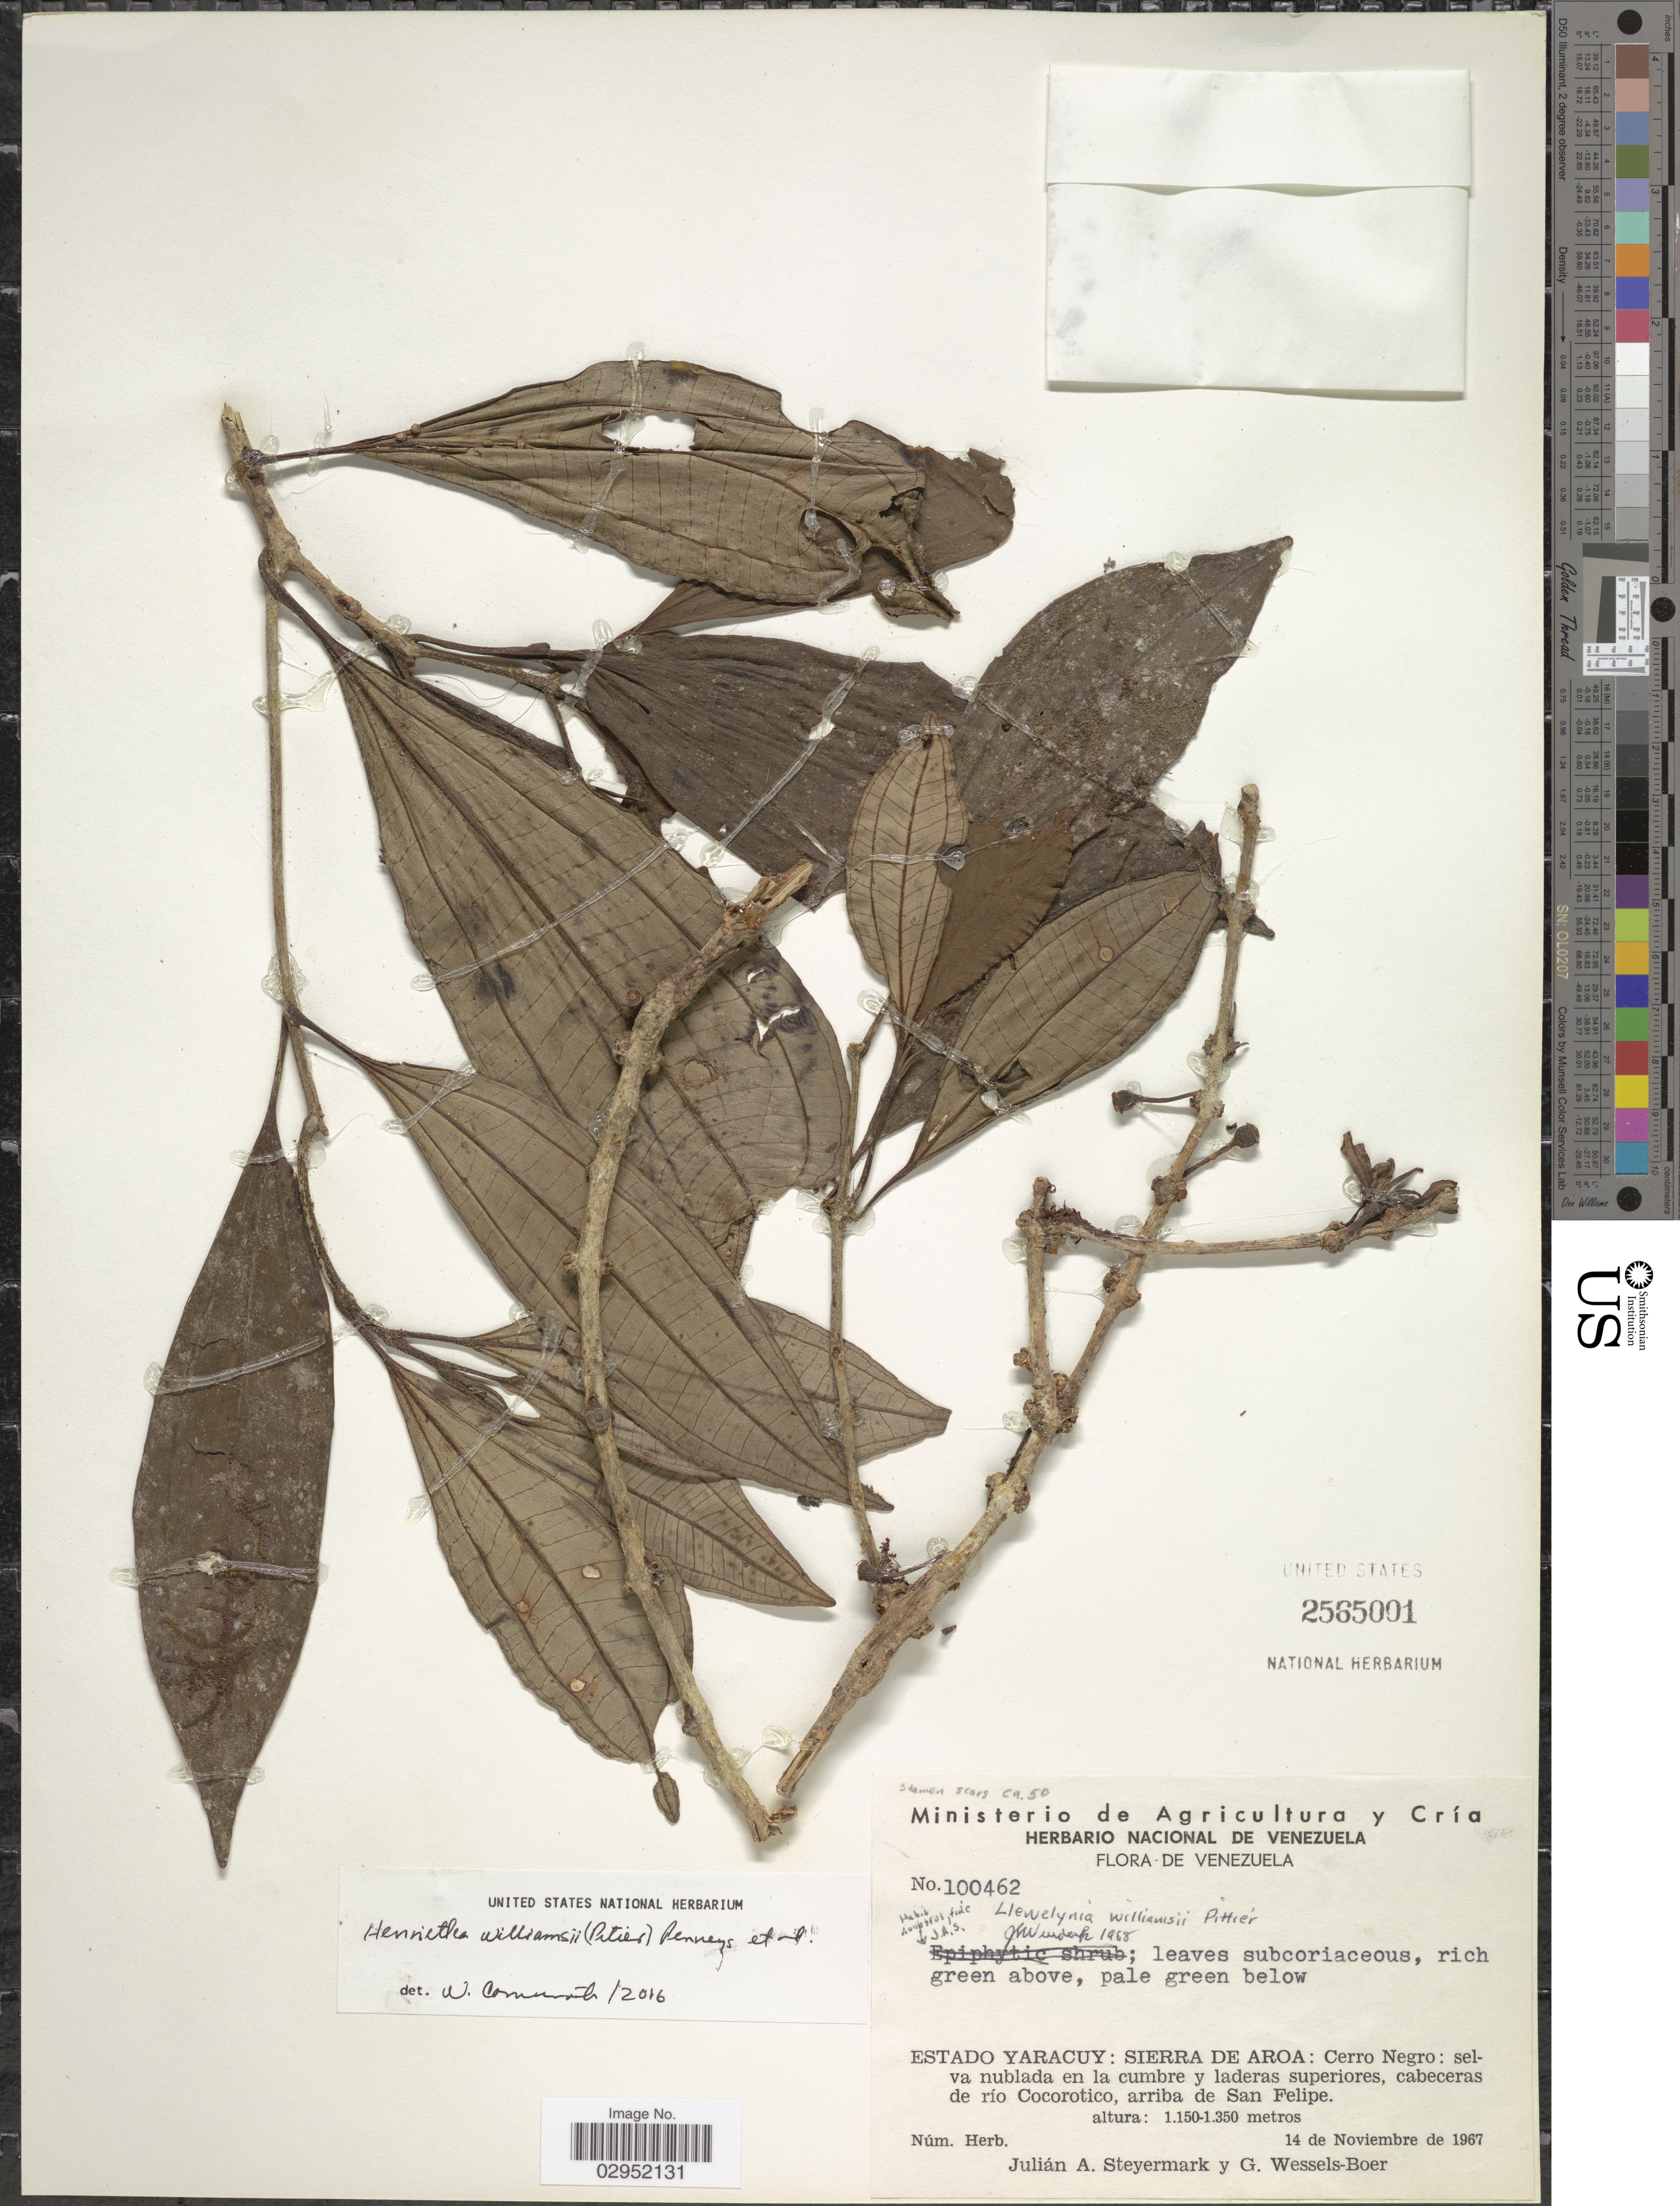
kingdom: Plantae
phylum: Tracheophyta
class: Magnoliopsida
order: Myrtales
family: Melastomataceae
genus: Henriettea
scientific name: Henriettea williamsii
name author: (Pittier) Penneys et al.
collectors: J. Steyermark & G. Wessels Boer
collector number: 100462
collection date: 1967-11-14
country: Venezuela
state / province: Yaracuy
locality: Sierra de Aroa: Cerro Negro, cabeceras de río Cocorotico, arriba de San Felipe.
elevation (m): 1150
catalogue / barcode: US 2565001